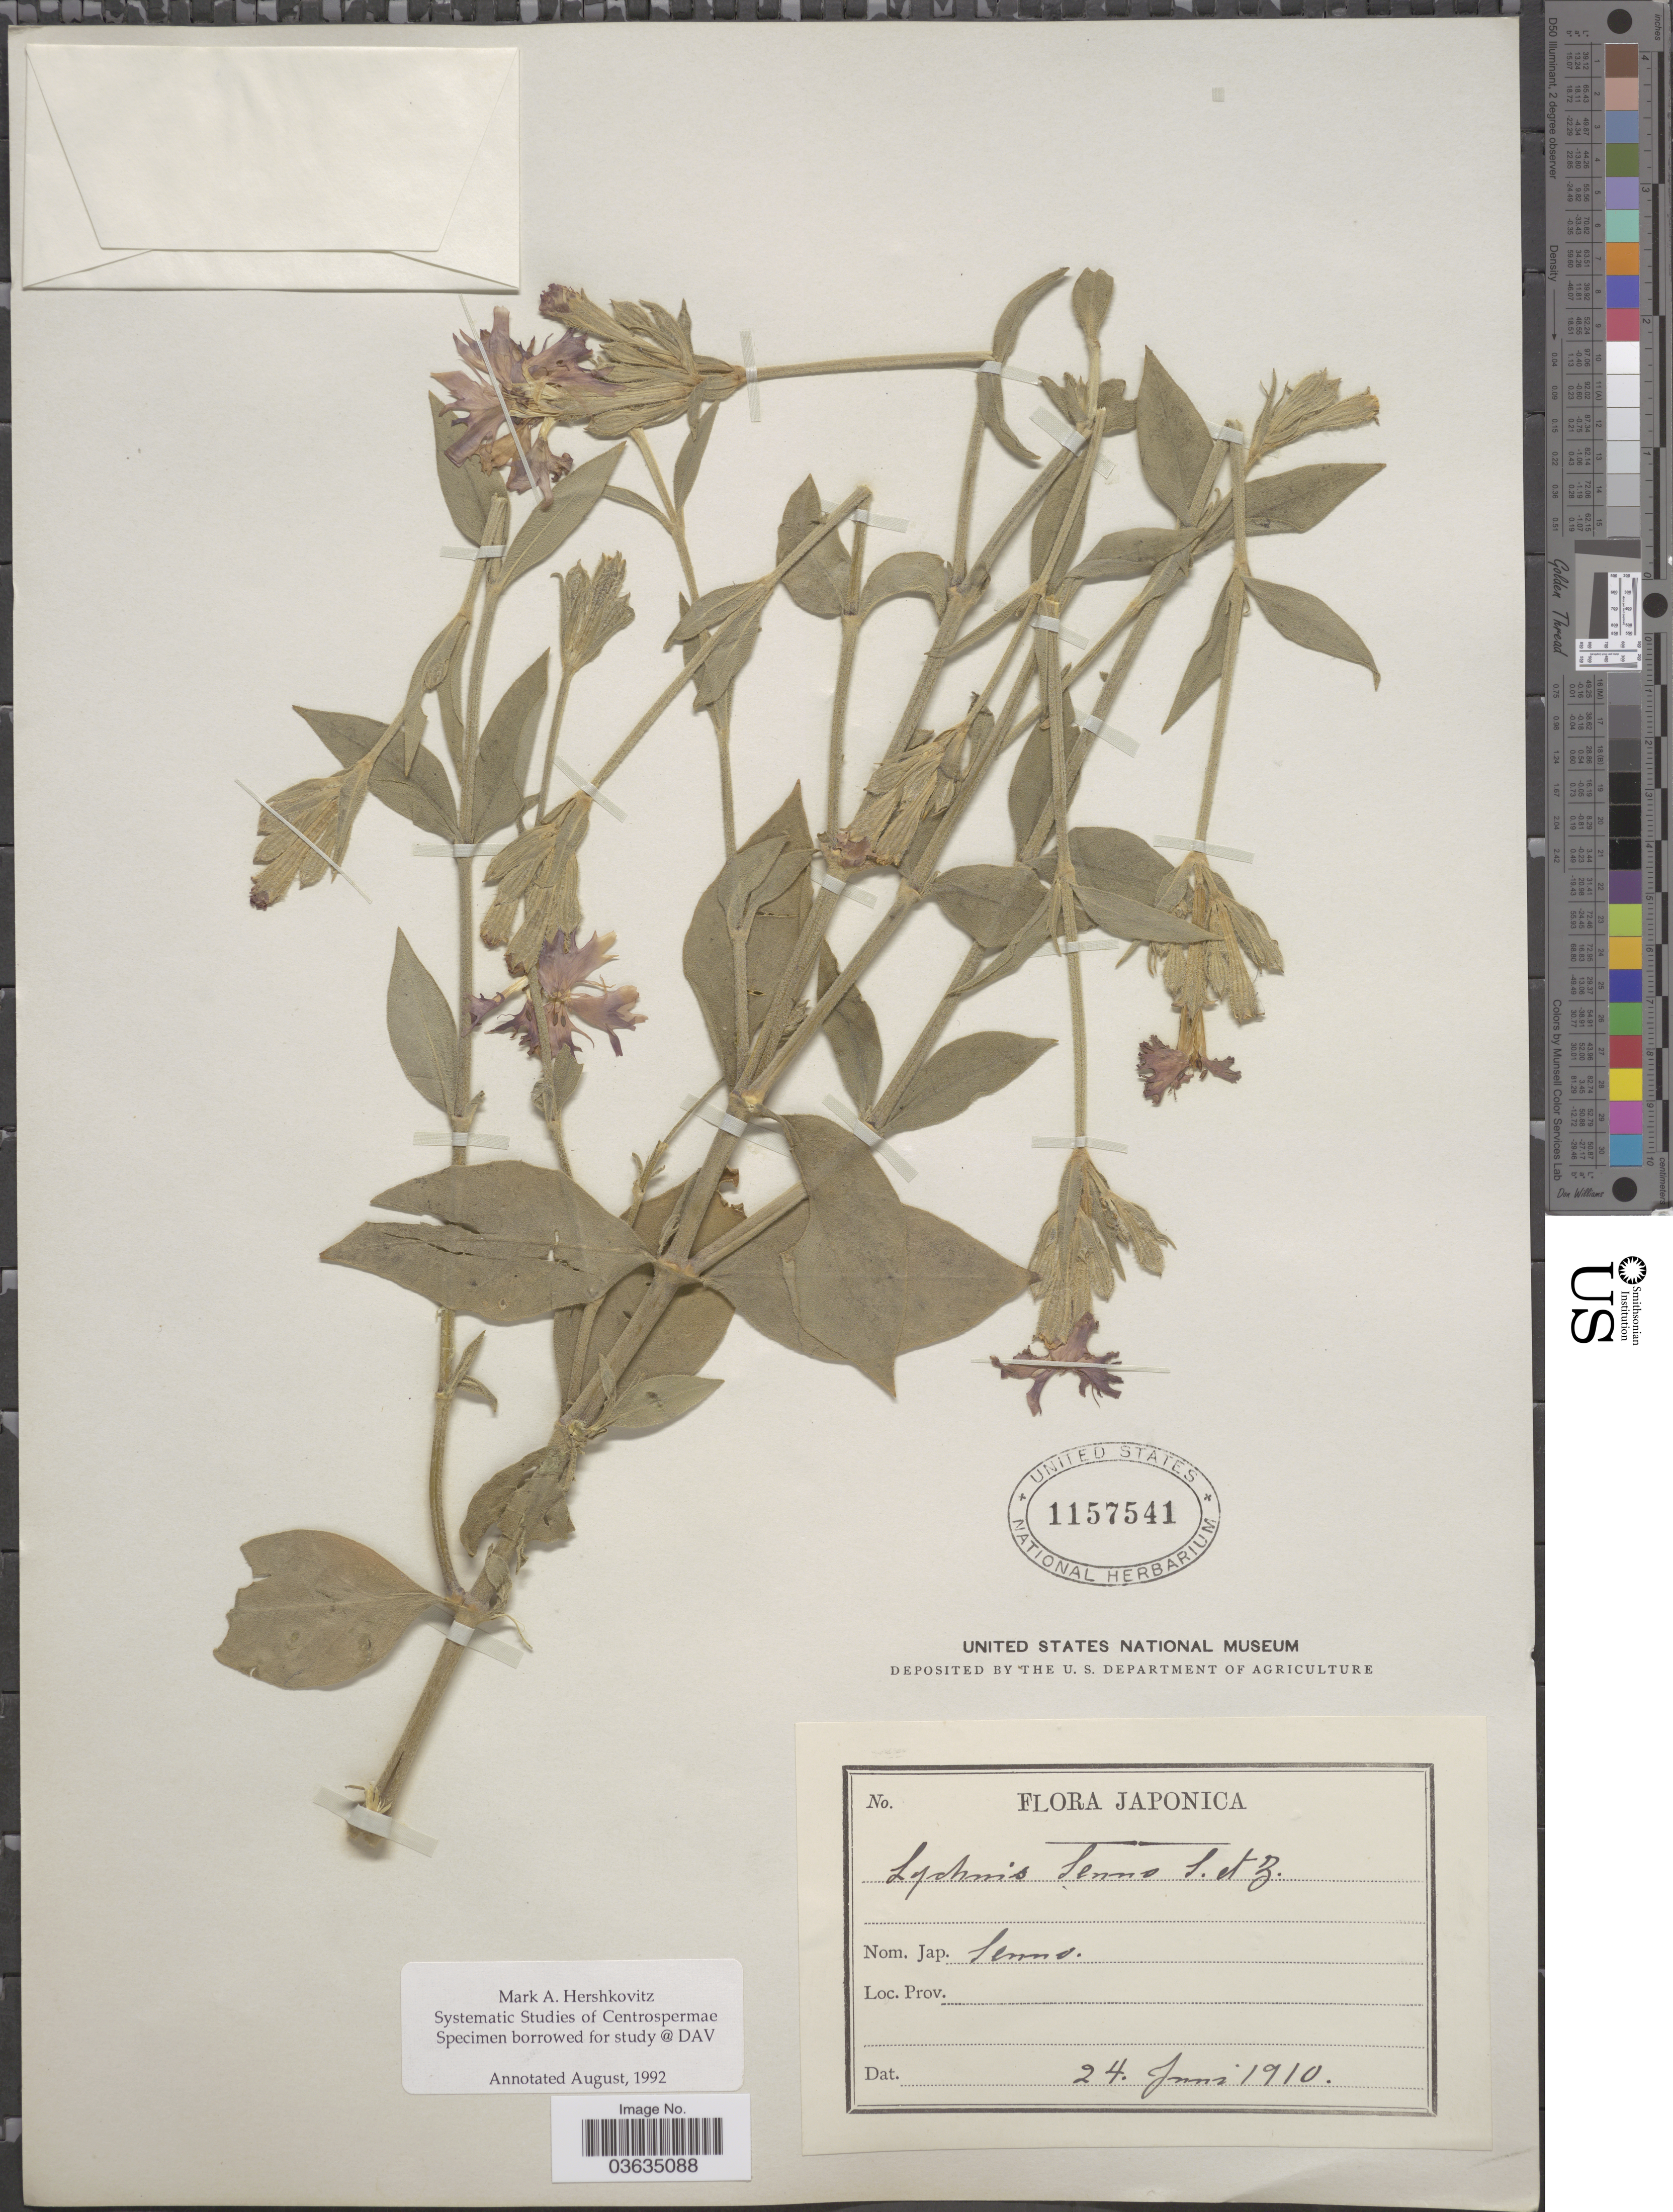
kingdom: Plantae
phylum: Tracheophyta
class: Magnoliopsida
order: Caryophyllales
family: Caryophyllaceae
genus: Silene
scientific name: Silene banksia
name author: (Meerb.) Mabb.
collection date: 1910-06-24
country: Japan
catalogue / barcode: US 1157541